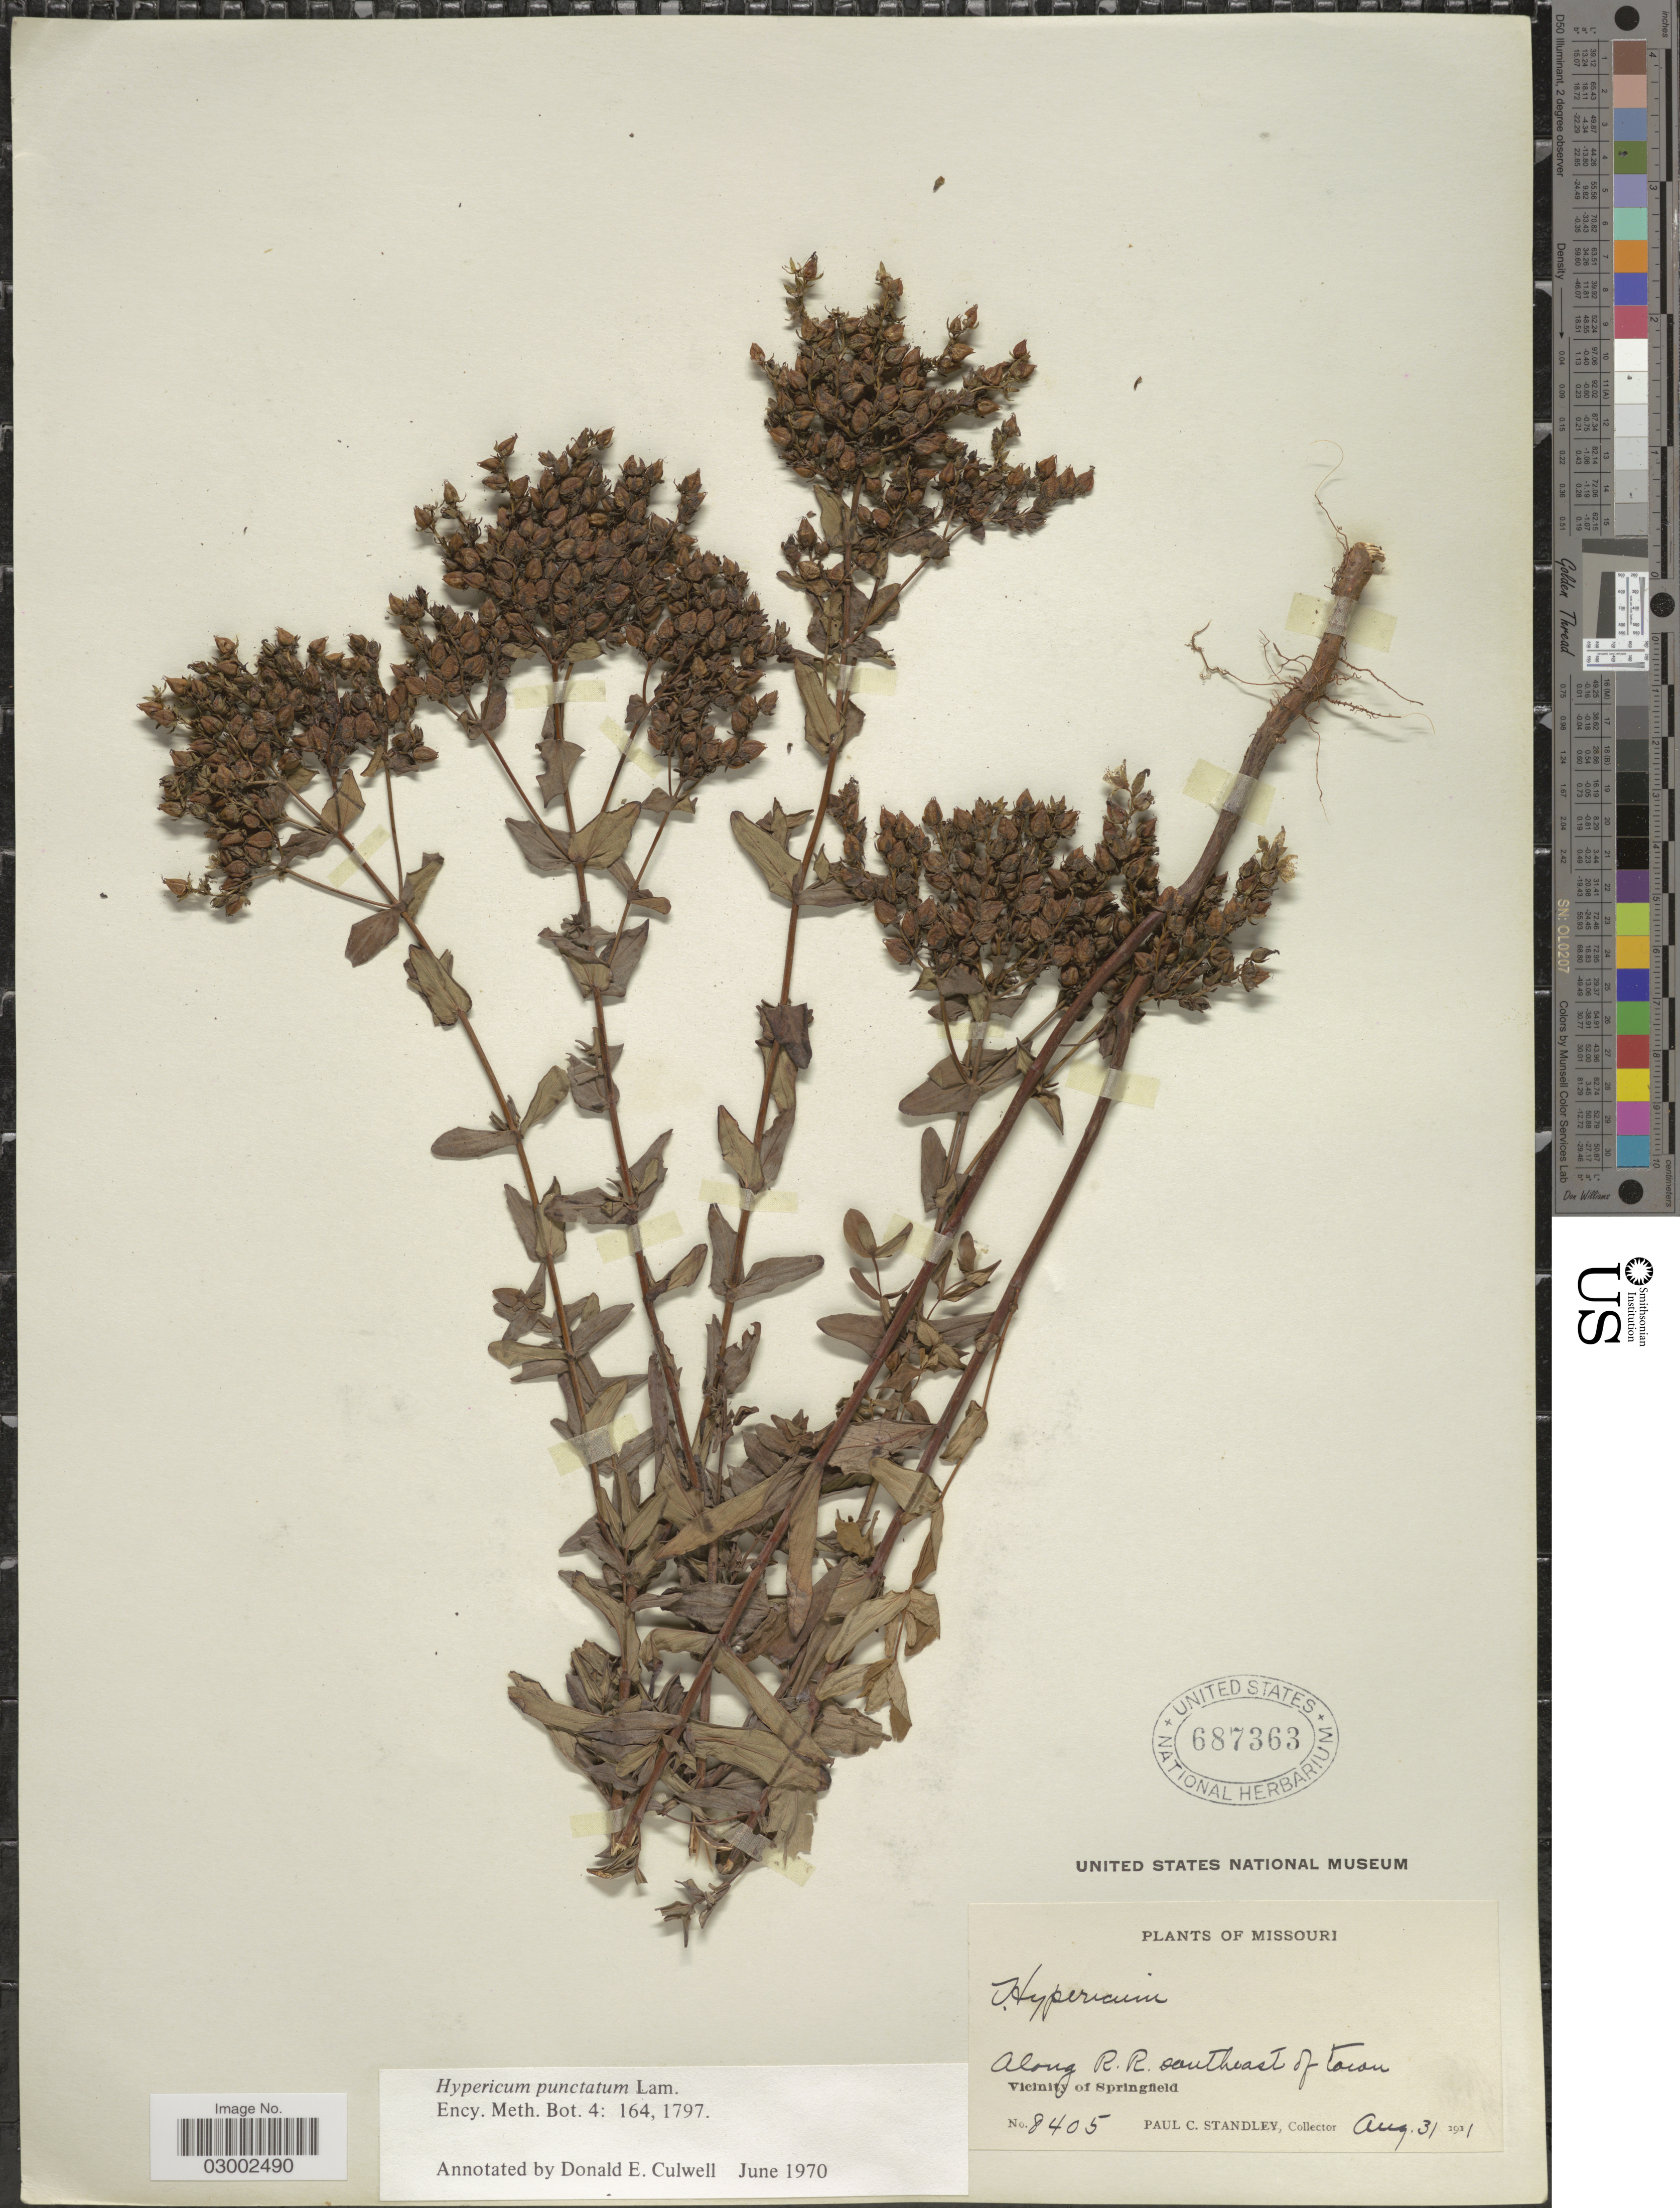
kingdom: Plantae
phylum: Tracheophyta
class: Magnoliopsida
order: Malpighiales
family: Hypericaceae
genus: Hypericum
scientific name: Hypericum punctatum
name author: Lam.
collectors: P. C. Standley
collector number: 8405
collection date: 1911-08-31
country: United States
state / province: Missouri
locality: Along R.R. southeast of town. Vicinity of Springfield.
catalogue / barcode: US 687363